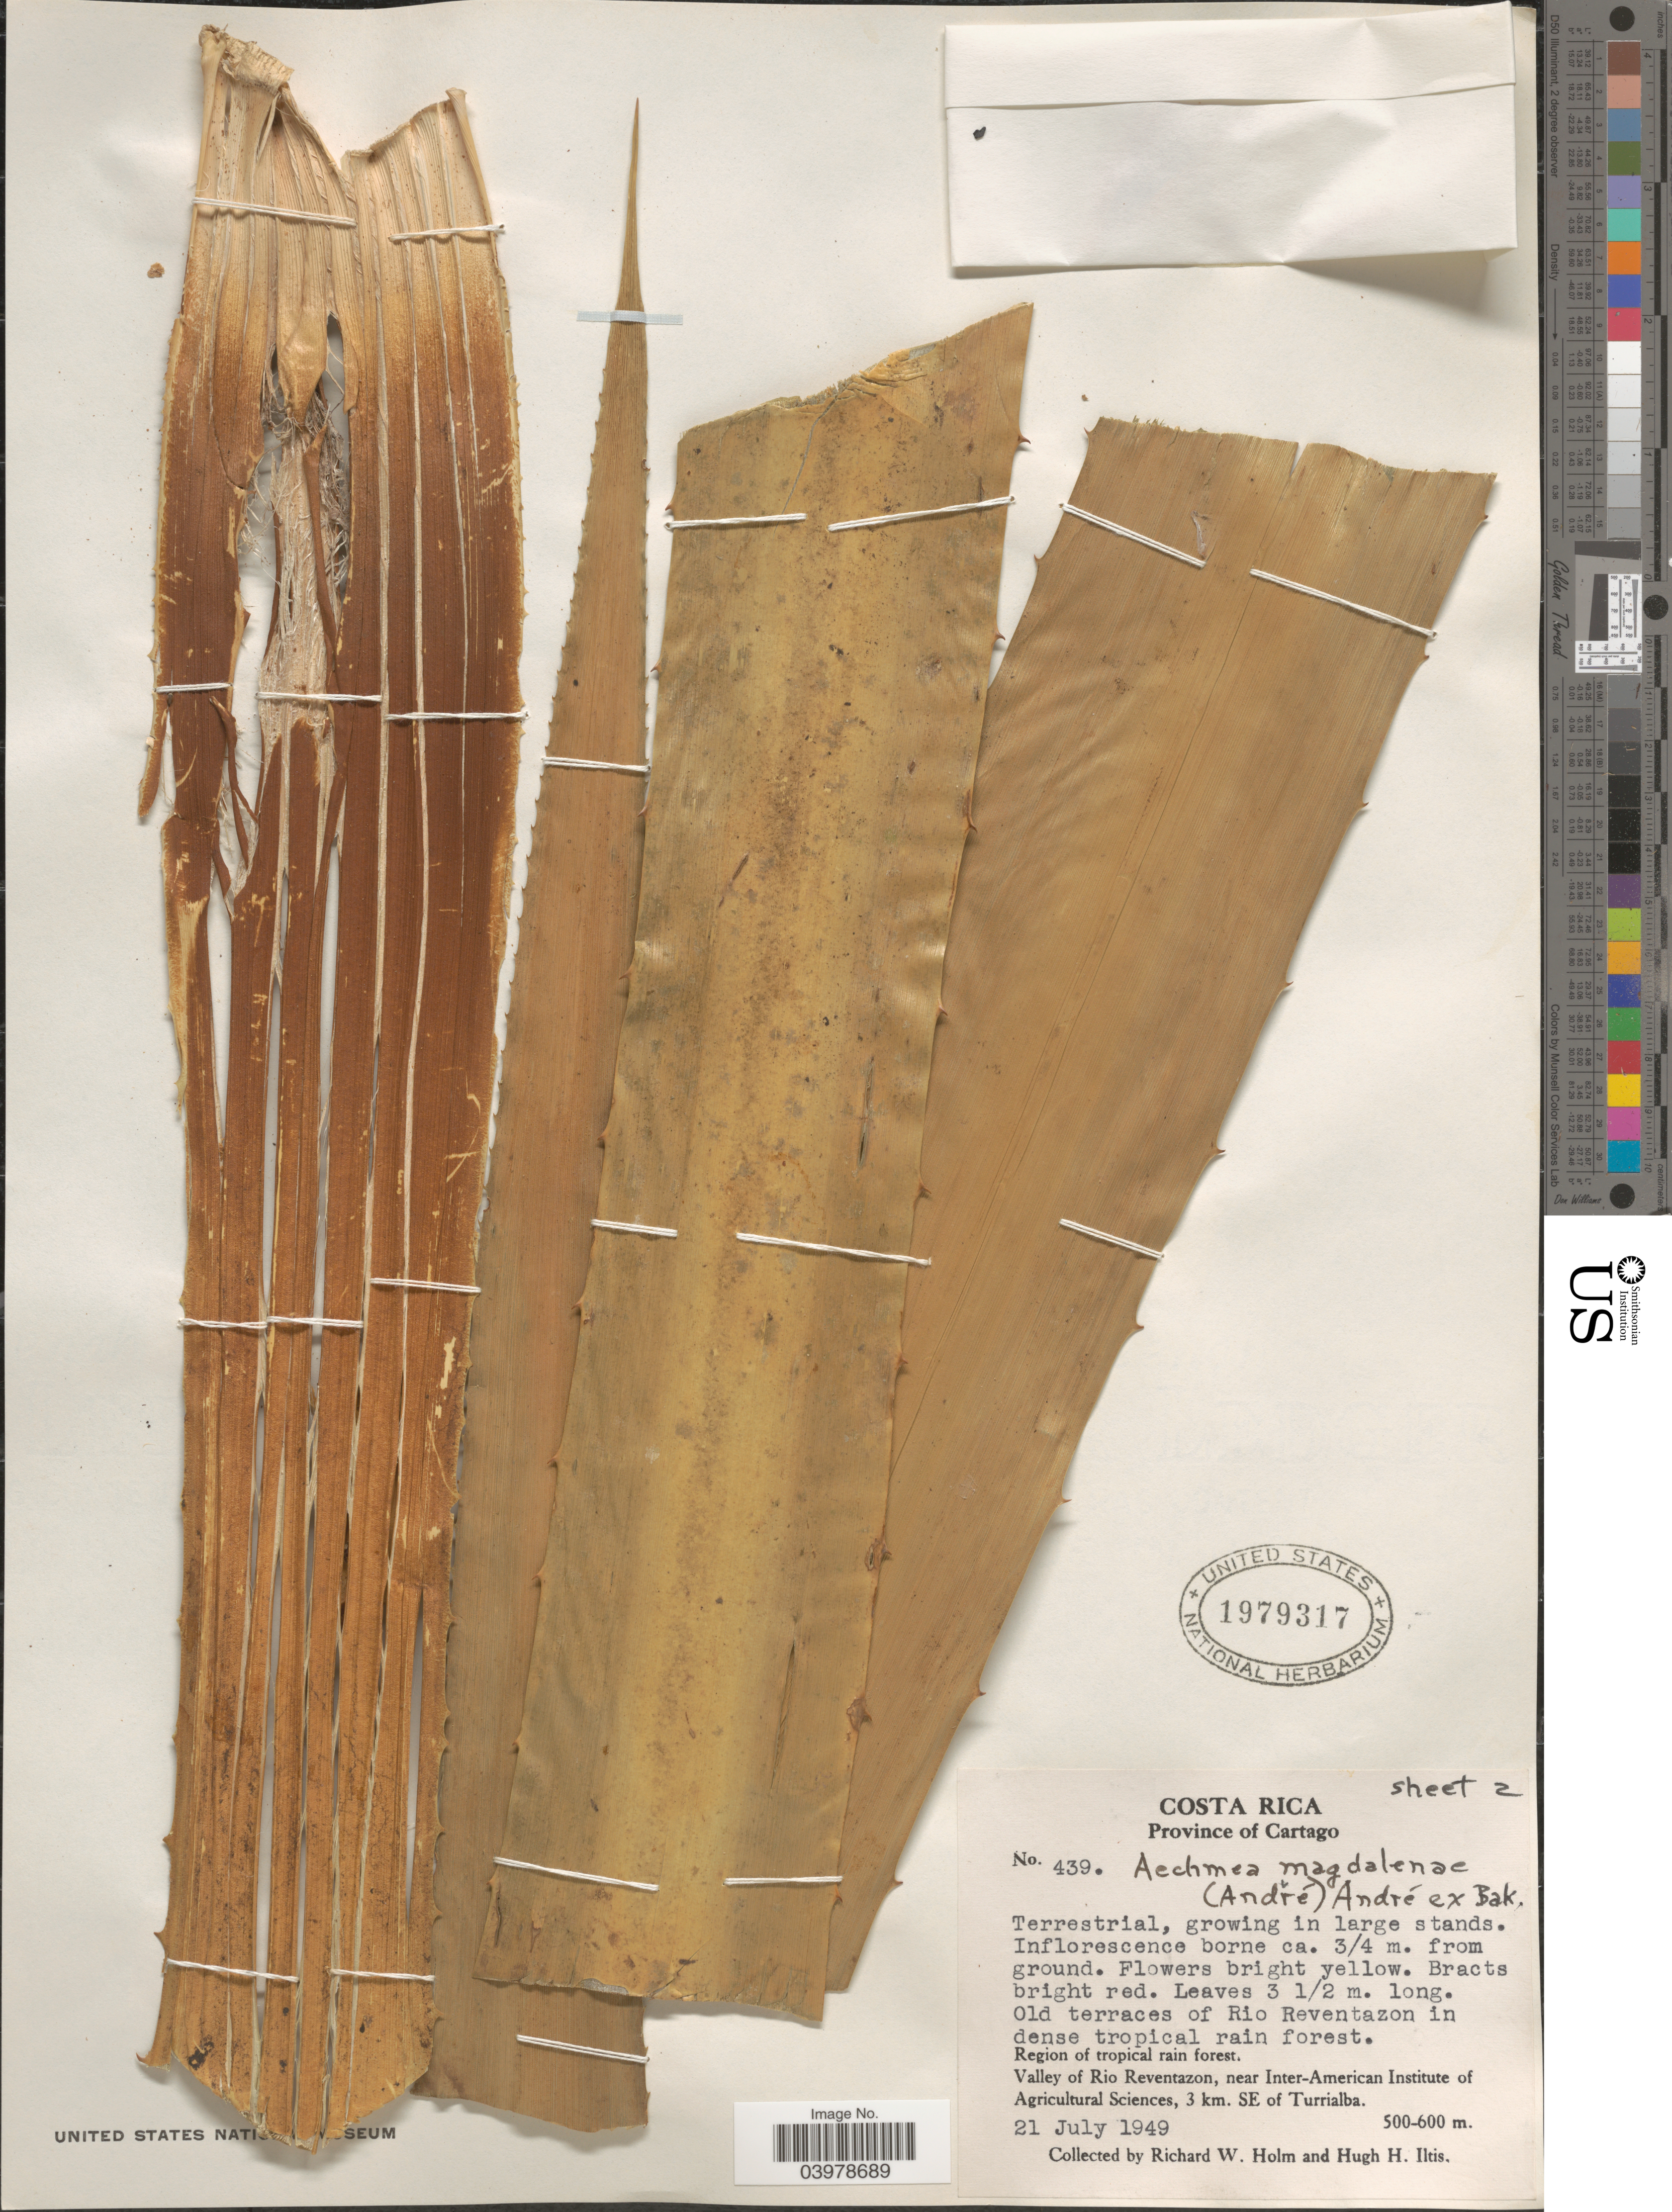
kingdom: Plantae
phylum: Tracheophyta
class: Liliopsida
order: Poales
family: Bromeliaceae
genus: Aechmea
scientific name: Aechmea magdalenae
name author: (André) André ex Baker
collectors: R. W. Holm & H. H. Iltis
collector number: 439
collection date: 1949-07-21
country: Costa Rica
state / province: Cartago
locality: Old terraces of Rio Reventazon. Region of tropical rain forest. Valley of Rio Reventazon, near Inter-American Institute of Agricultural Sciences, 3 km. SE of Turrialba.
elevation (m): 500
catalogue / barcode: US 1979317